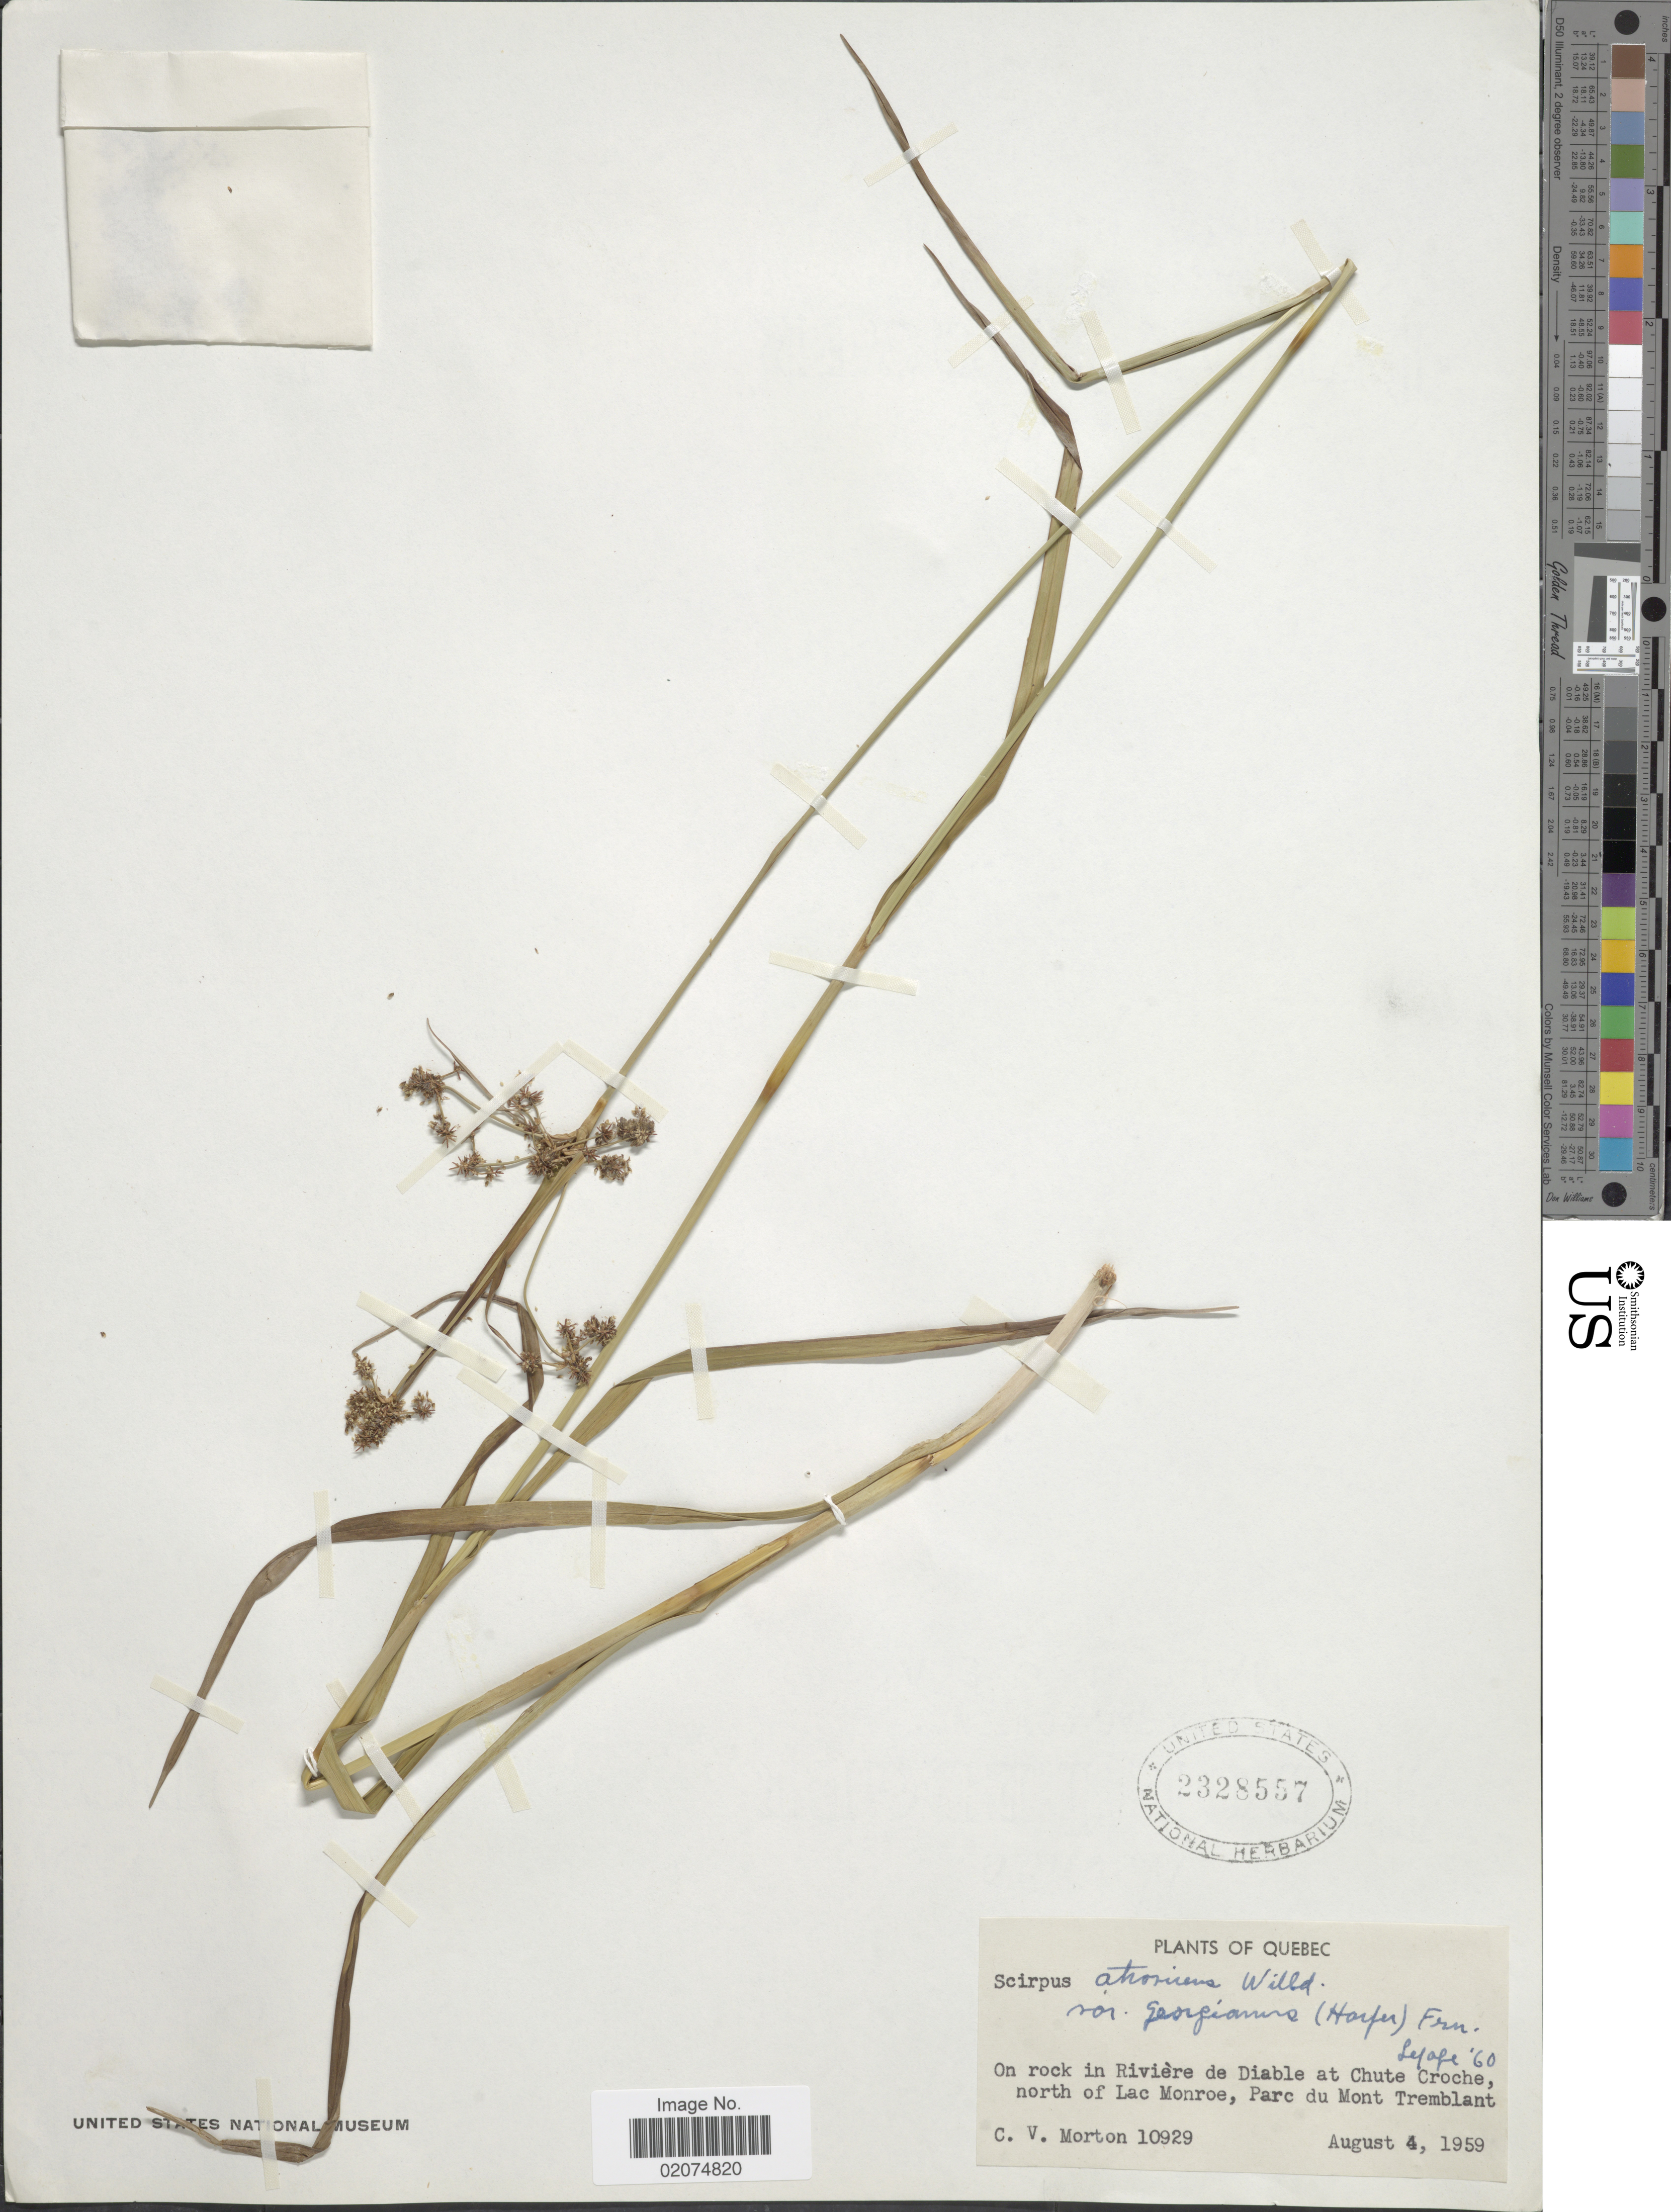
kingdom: Plantae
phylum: Tracheophyta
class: Liliopsida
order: Poales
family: Cyperaceae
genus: Scirpus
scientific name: Scirpus atrovirens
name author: Willd.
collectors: C. V. Morton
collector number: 10929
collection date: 1959-08-04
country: Canada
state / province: Quebec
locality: Riviere de Diable at Chute Croche, north of Lac Monroe, Parc du Mont Tremblant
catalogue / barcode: US 2328557